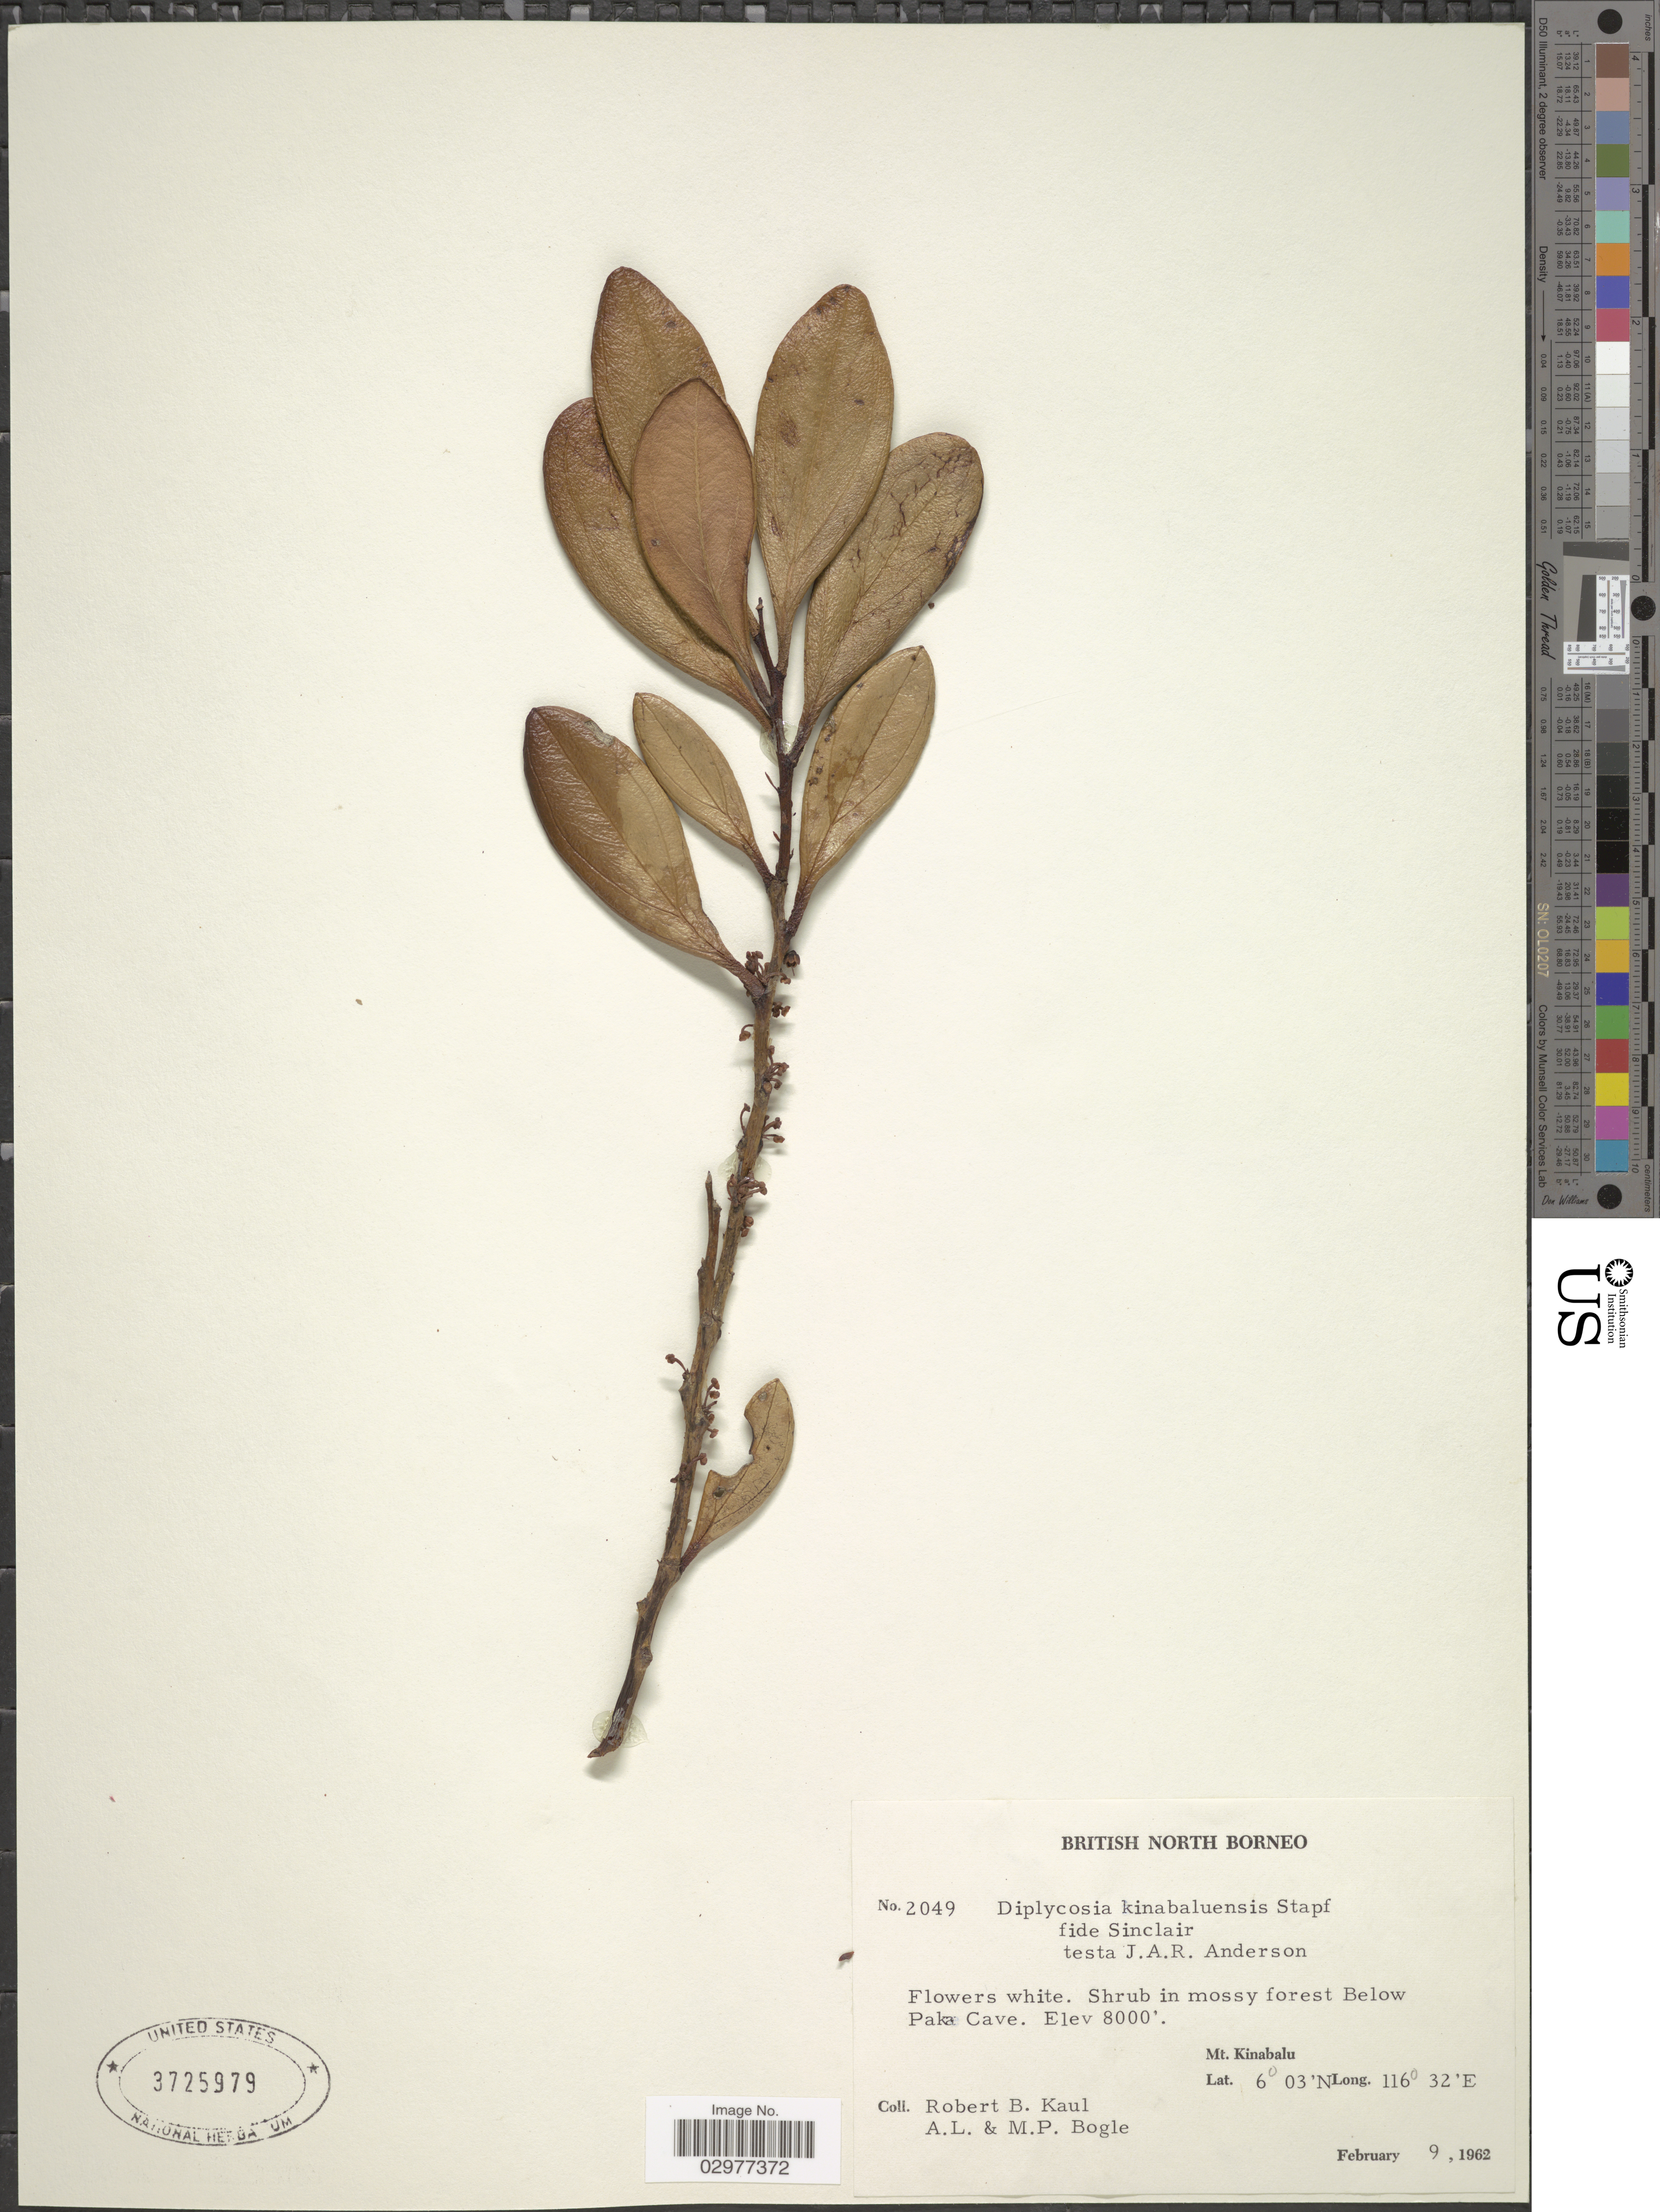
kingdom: Plantae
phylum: Tracheophyta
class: Magnoliopsida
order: Ericales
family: Ericaceae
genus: Diplycosia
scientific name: Diplycosia kinabaluensis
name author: Stapf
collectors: R. Kaul, Bogle, A.L. & M. Bogle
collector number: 2049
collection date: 1962-02-09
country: Malaysia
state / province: Sabah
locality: British North Borneo. Below Paka Cave. Mt. Kinabalu.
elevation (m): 2438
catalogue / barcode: US 3725979